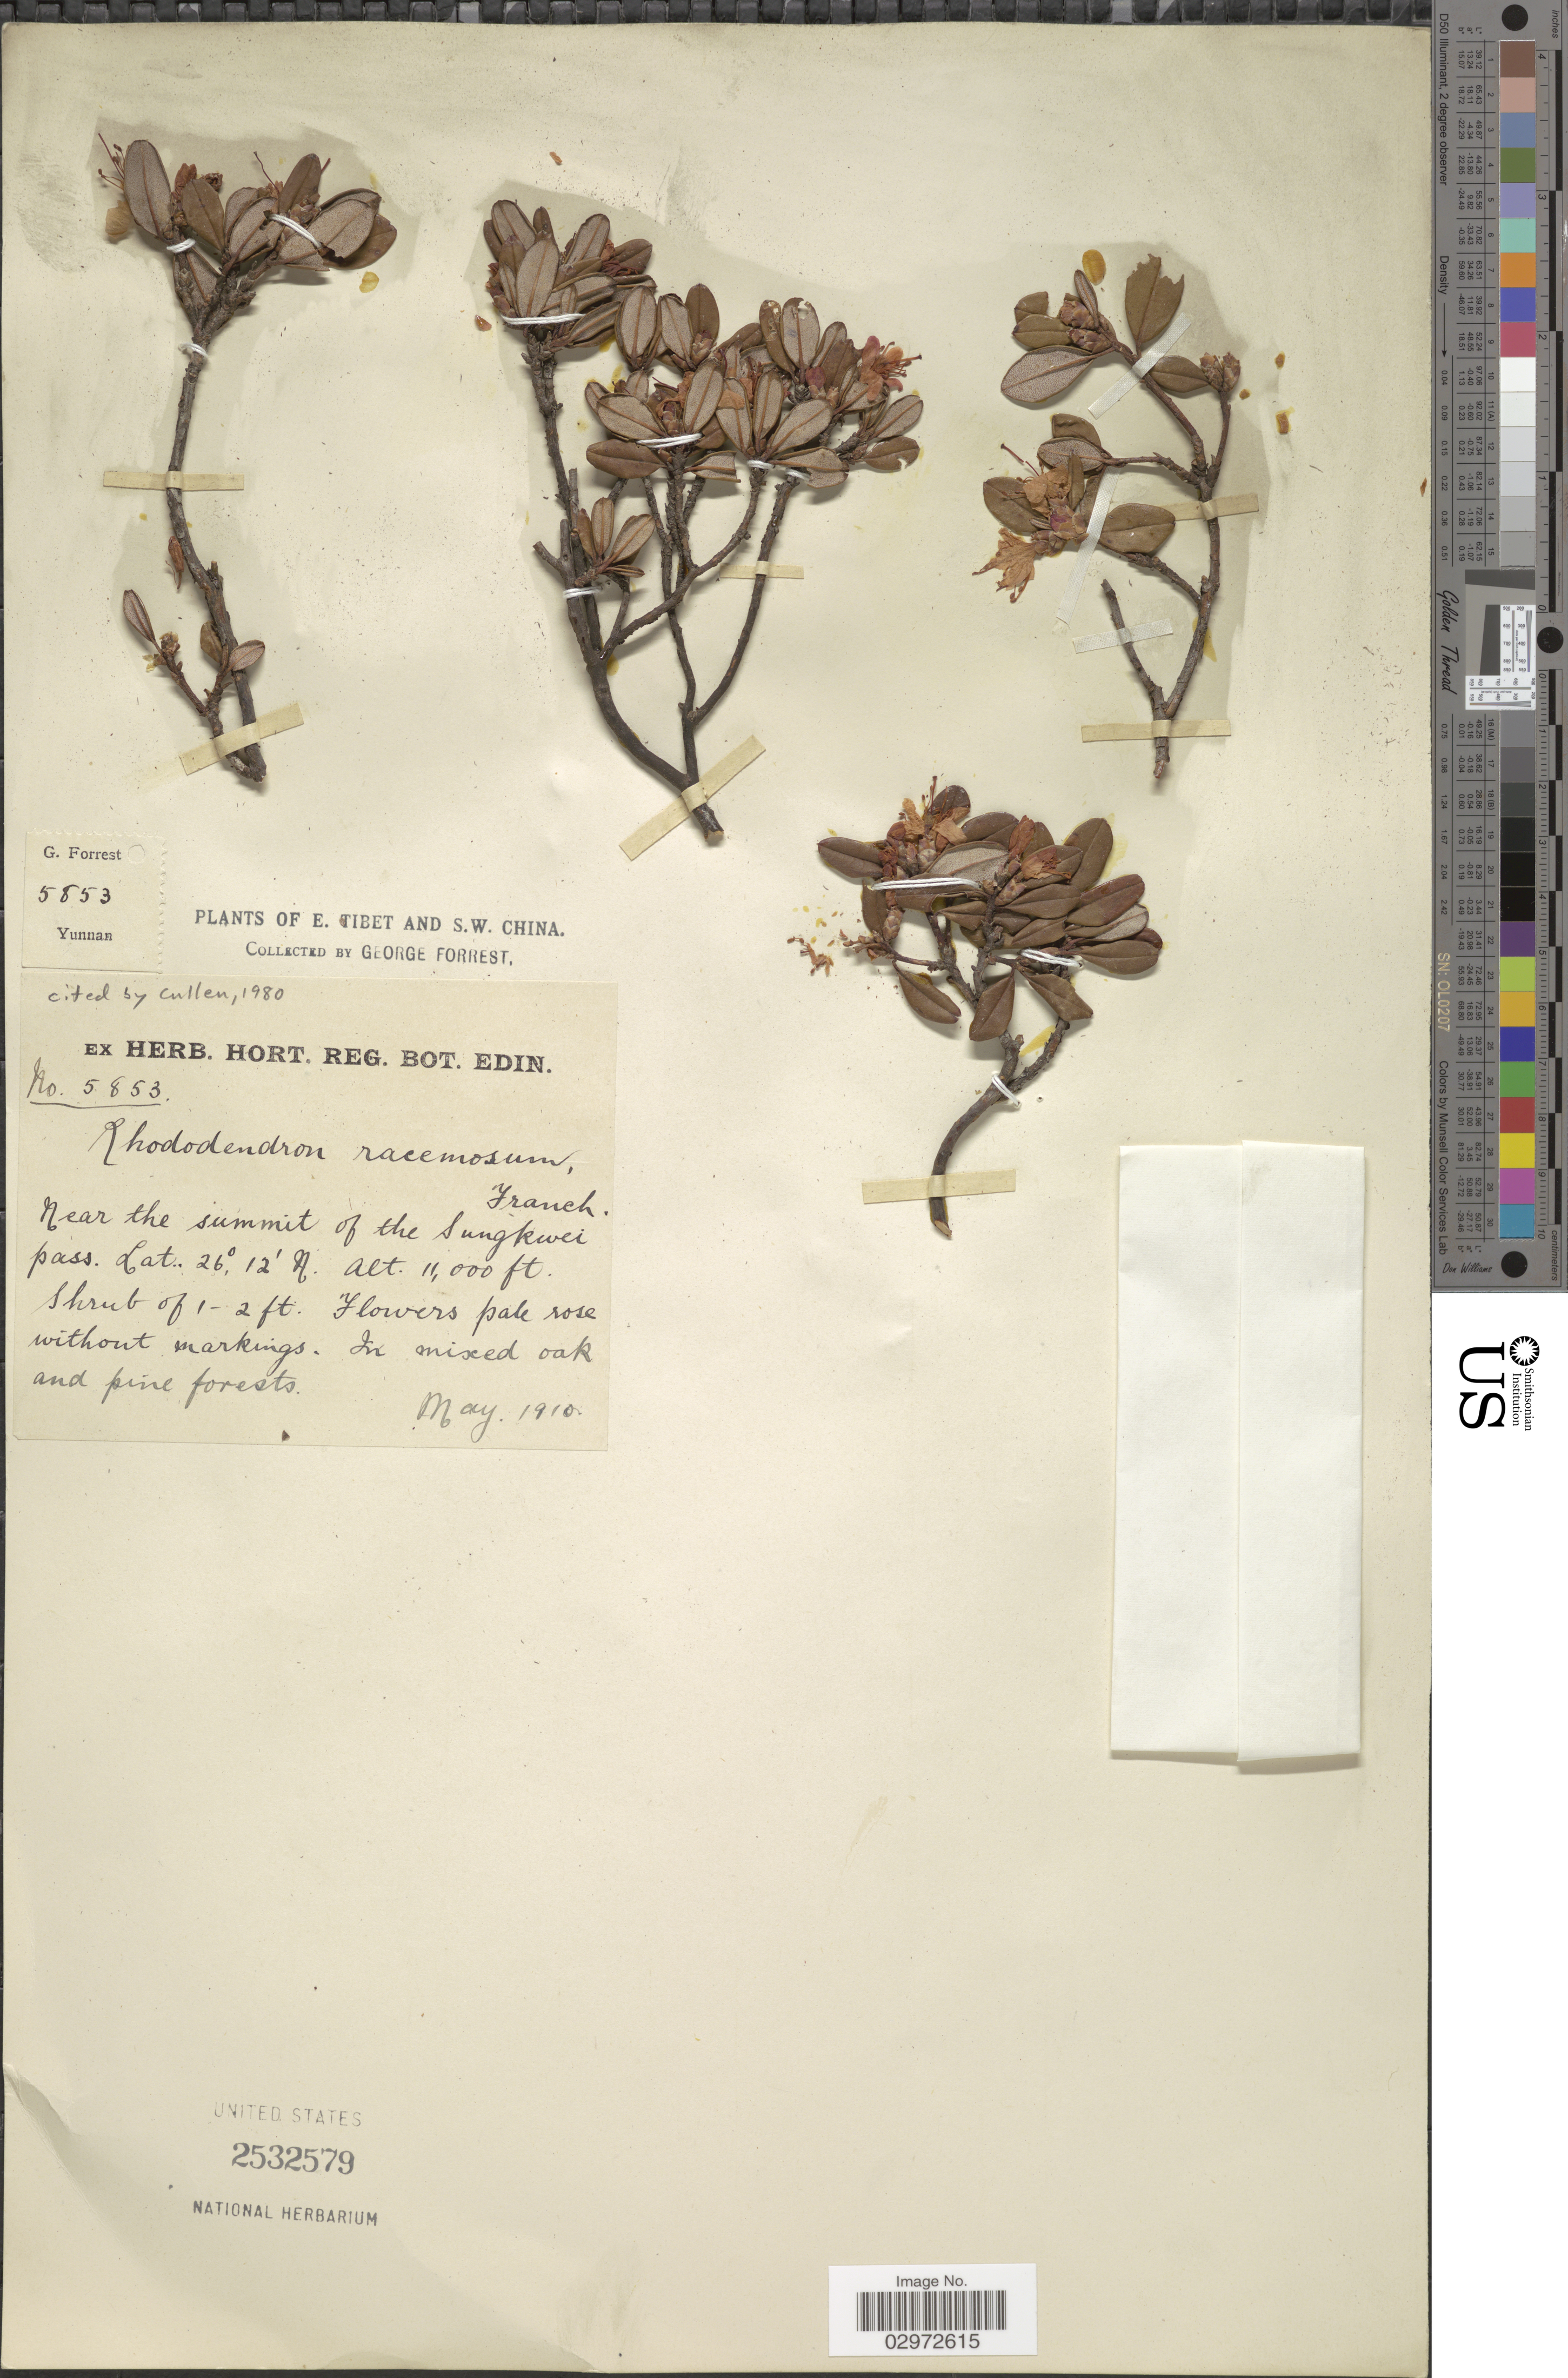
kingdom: Plantae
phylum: Tracheophyta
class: Magnoliopsida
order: Ericales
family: Ericaceae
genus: Rhododendron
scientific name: Rhododendron racemosum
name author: Franch.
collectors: G. Forrest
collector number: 5853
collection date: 1910-05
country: China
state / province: Yunnan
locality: Near the summit of the Sungkwei pass.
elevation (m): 3353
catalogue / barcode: US 2532579